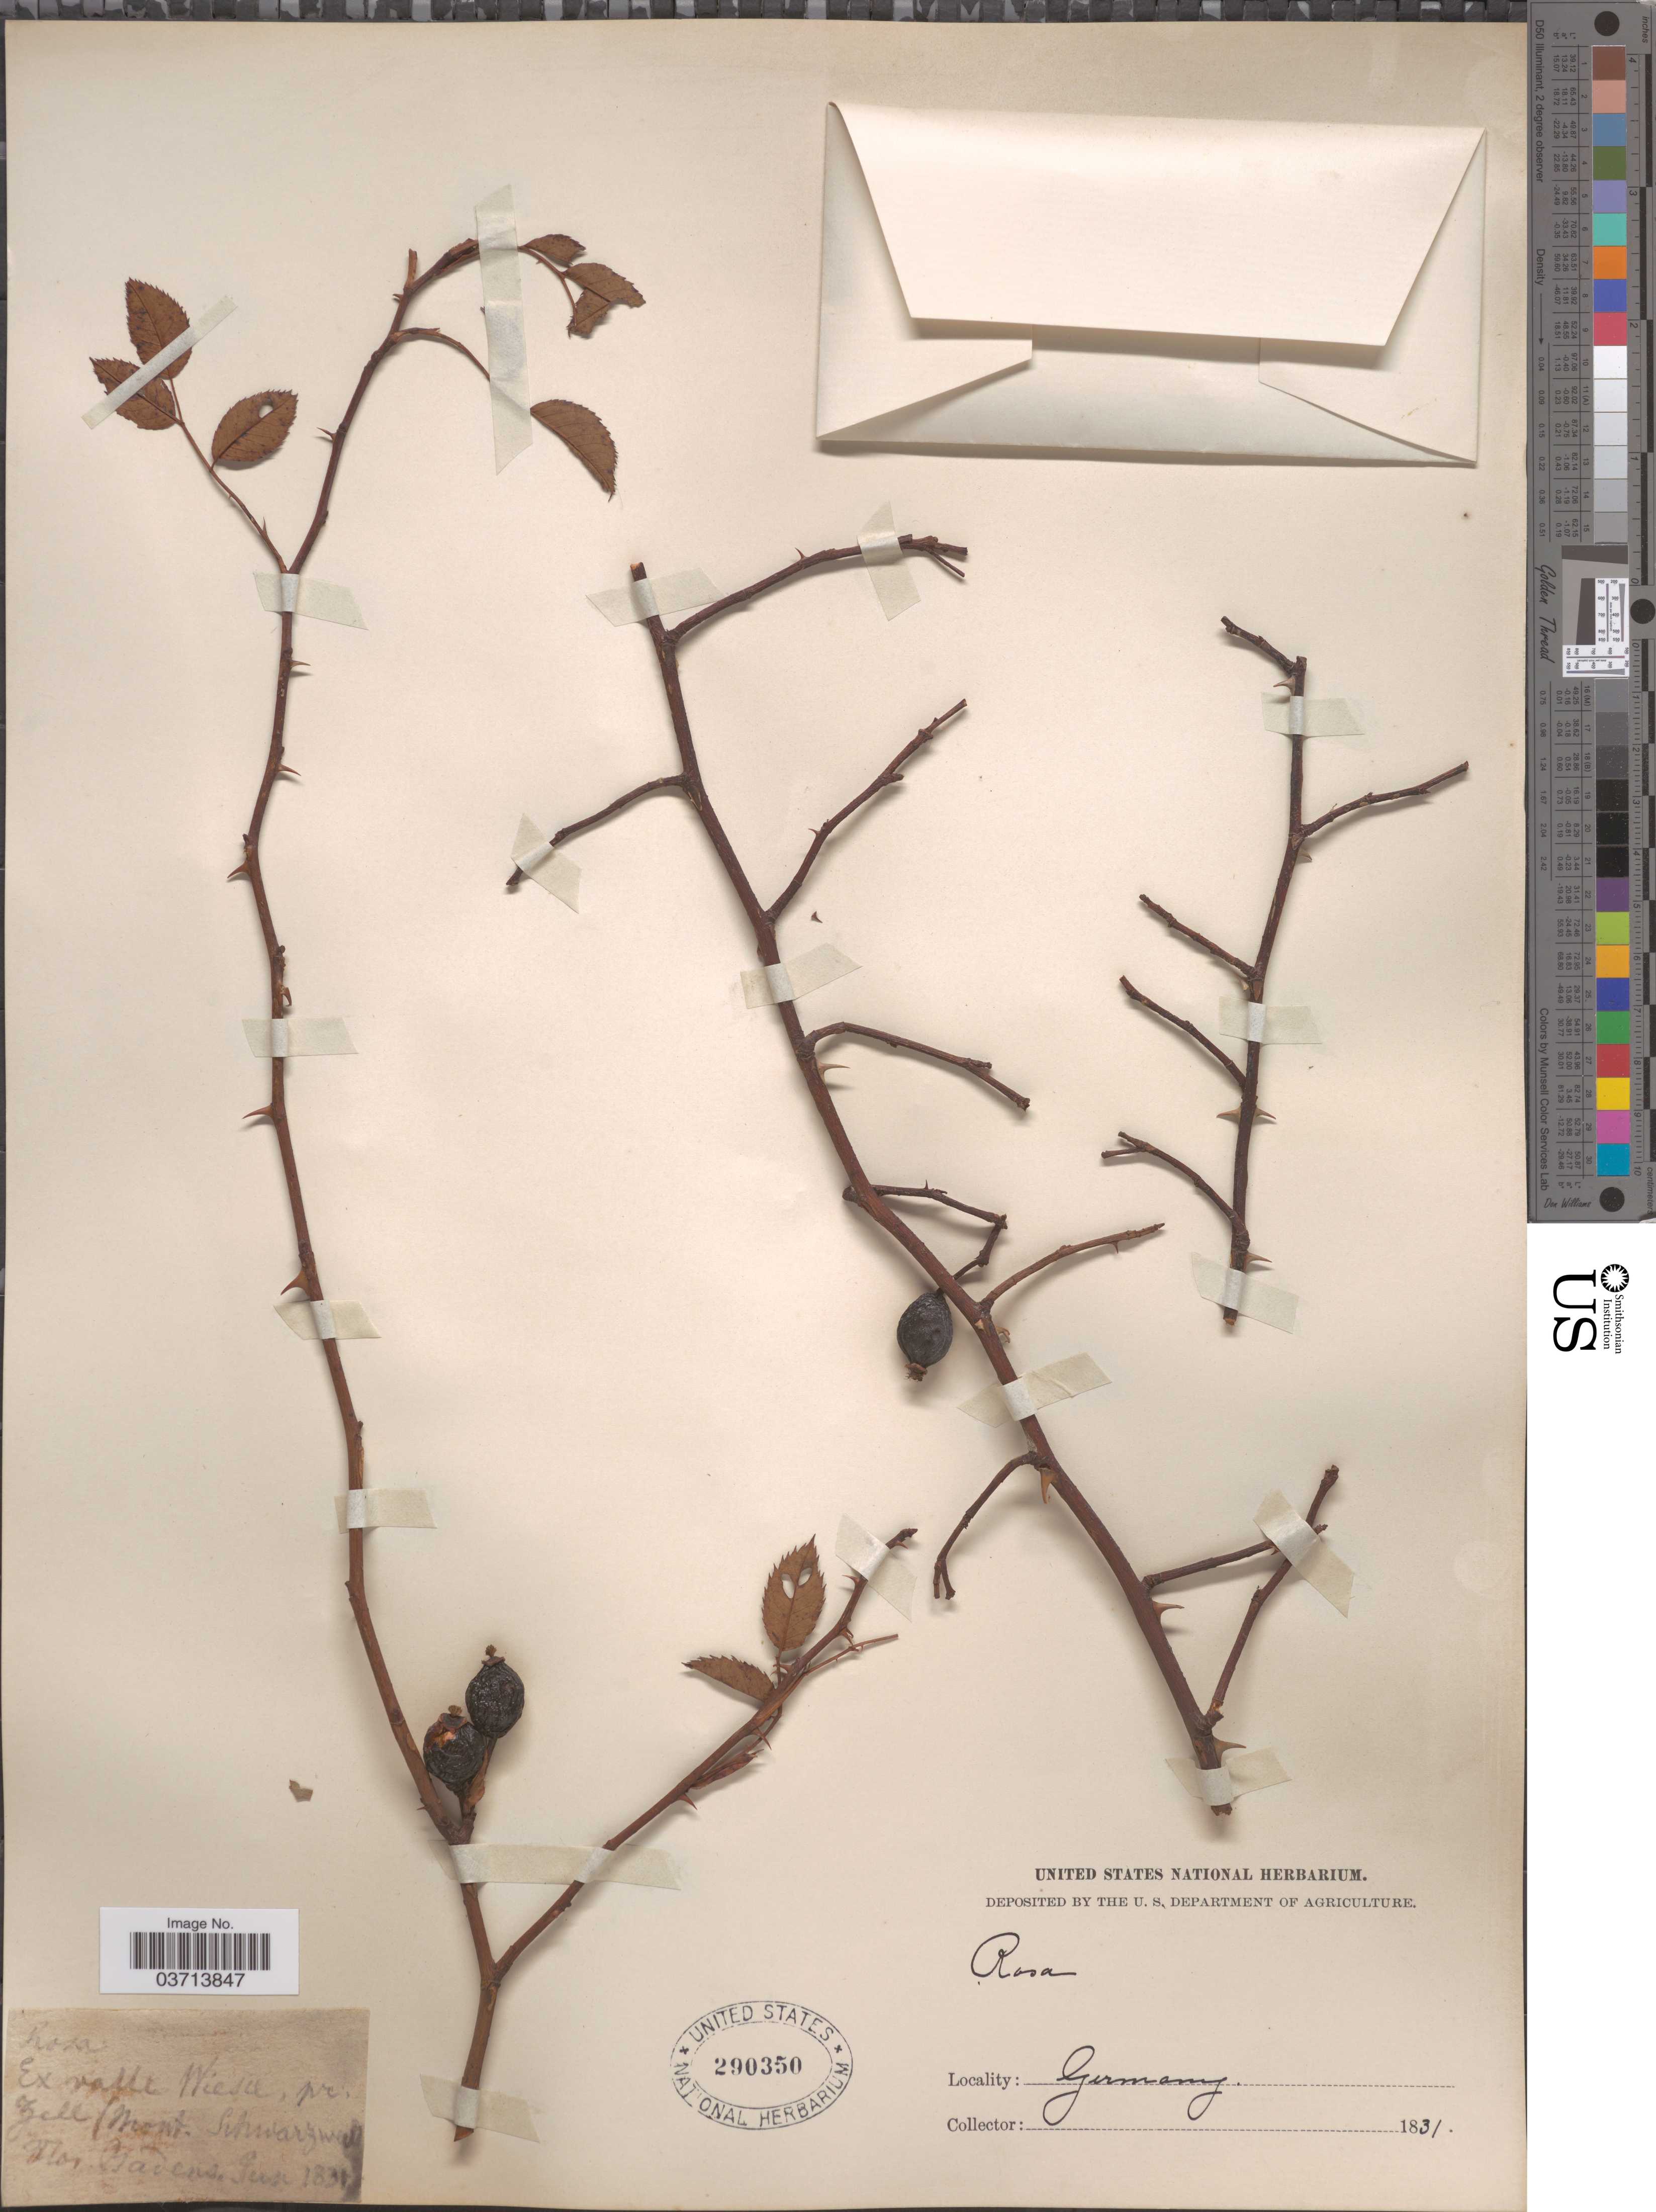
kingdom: Plantae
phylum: Tracheophyta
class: Magnoliopsida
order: Rosales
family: Rosaceae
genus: Rosa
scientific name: Rosa sp.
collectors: ex herb. United States National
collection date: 1831-06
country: Germany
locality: Ex valle Wiesie, pr. zell (Mont. Schwarzwell). [interpreted]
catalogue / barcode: US 290350